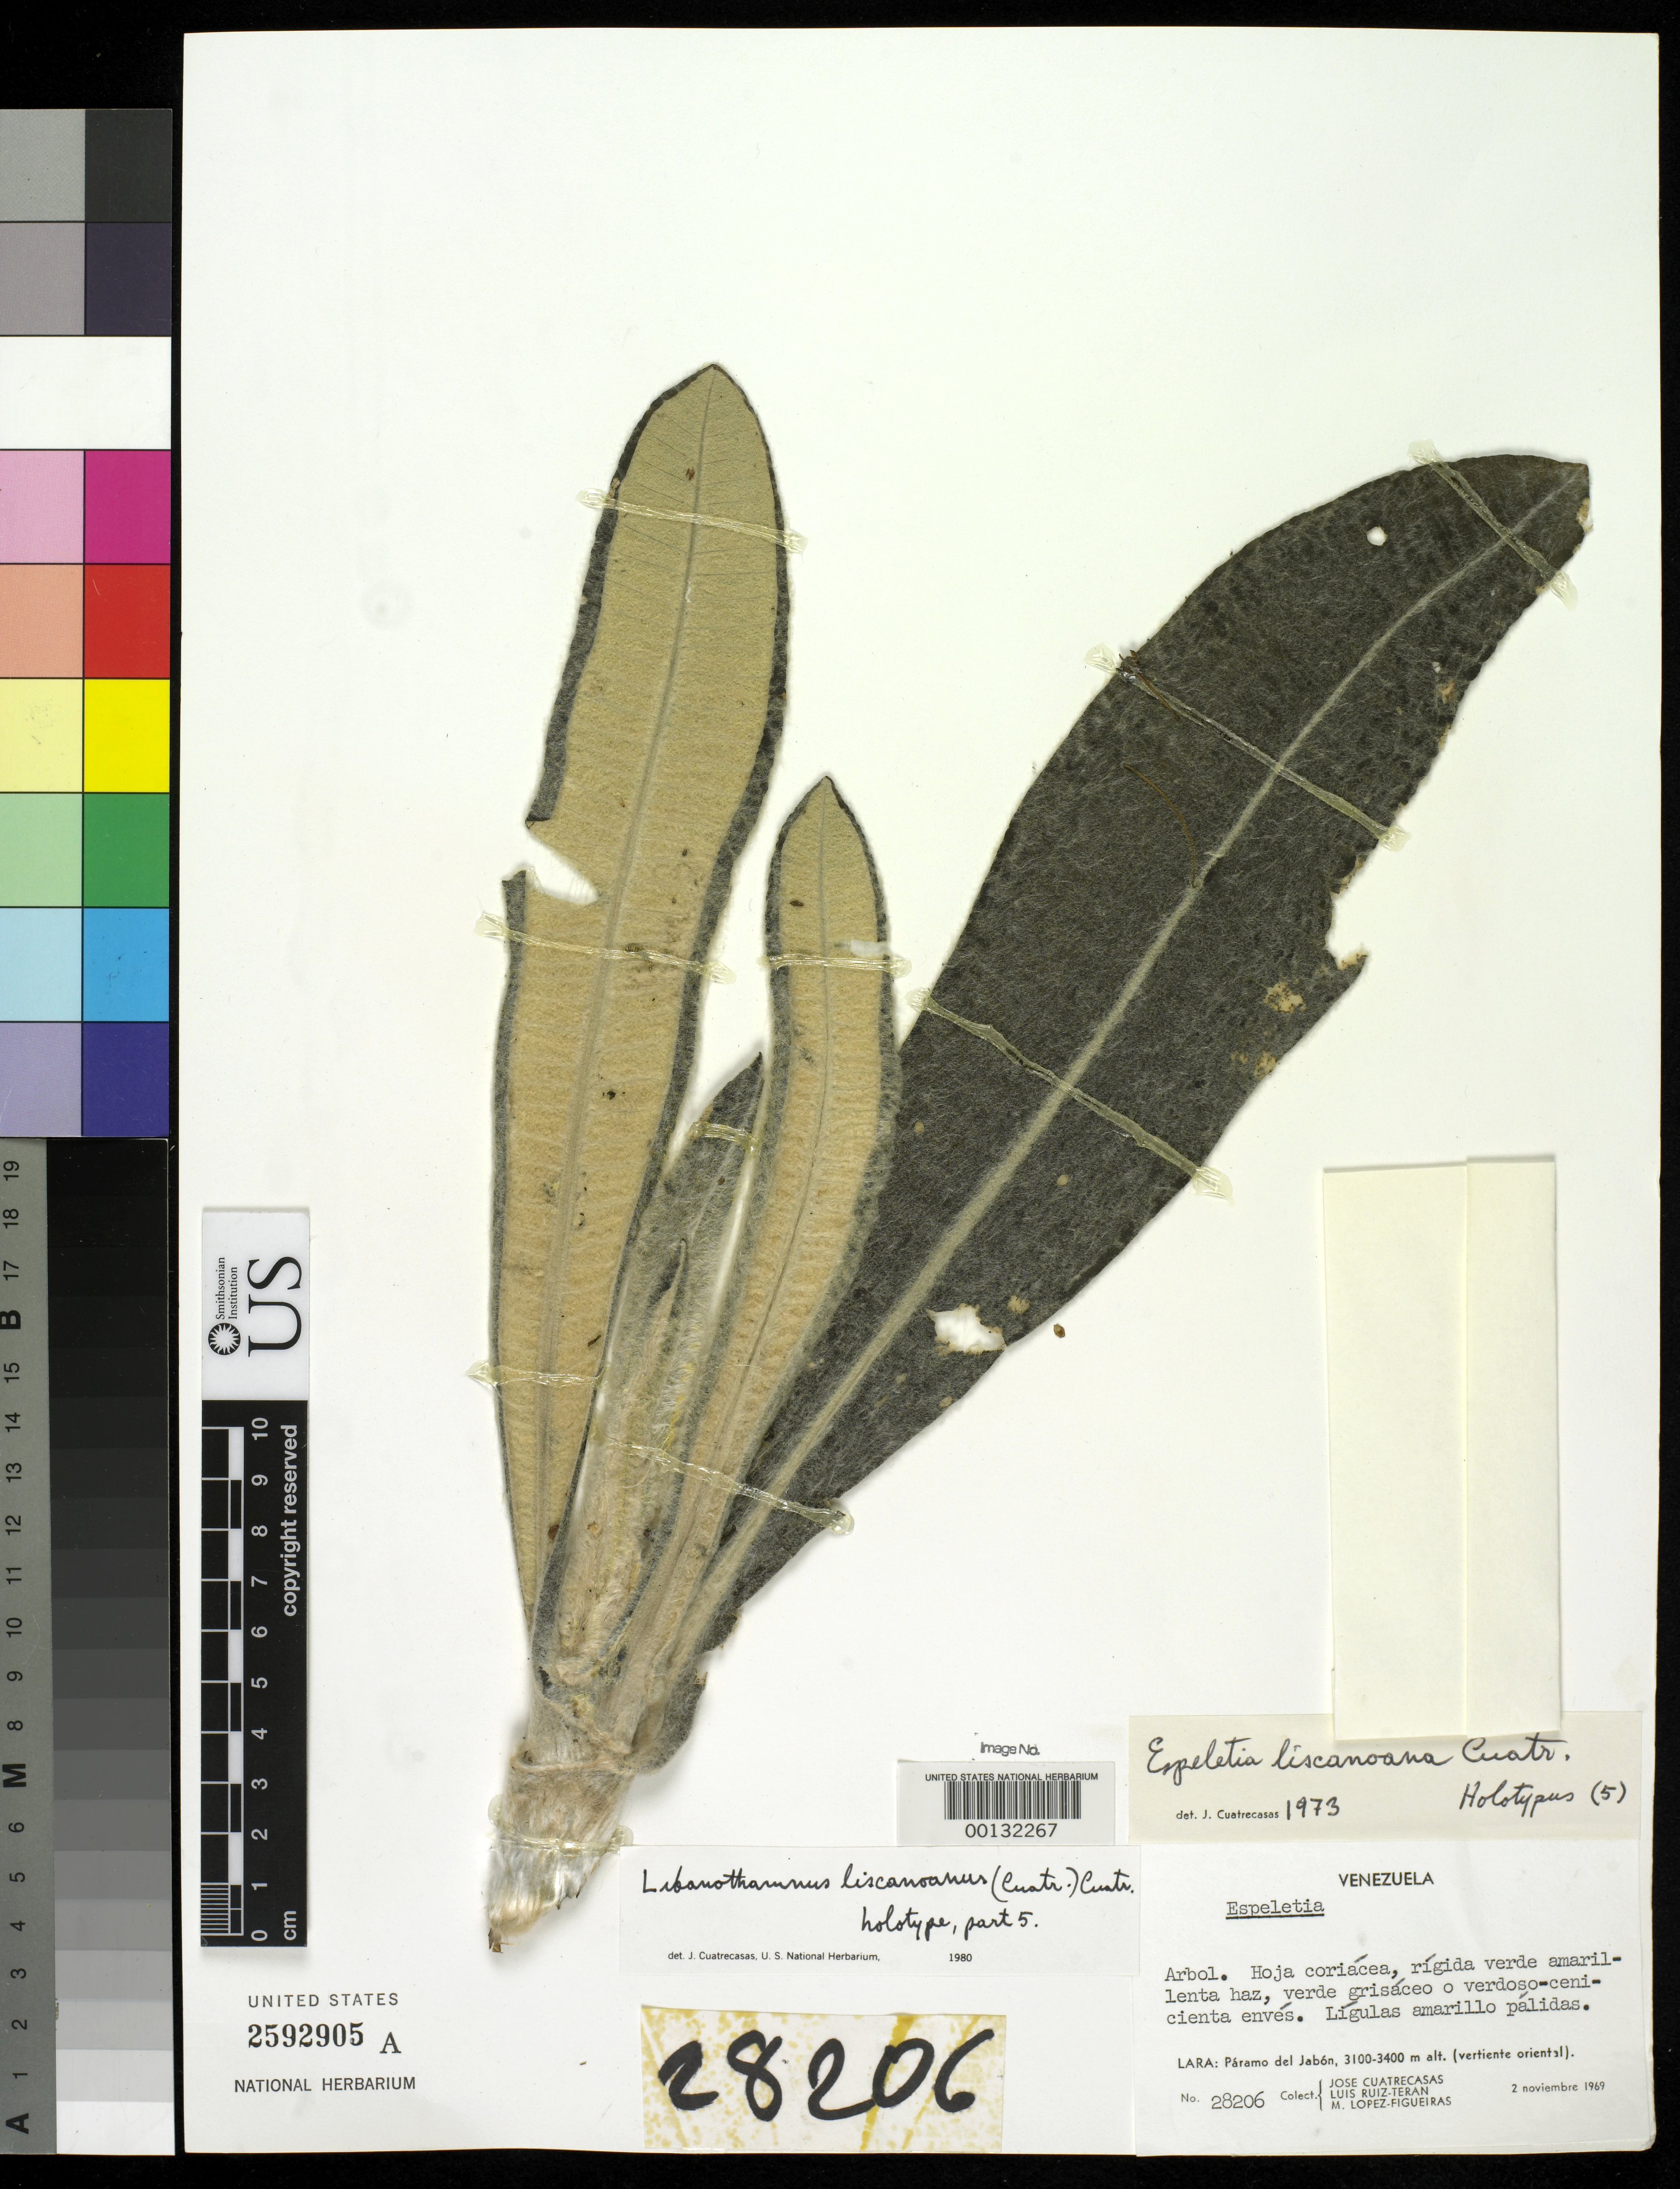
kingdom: Plantae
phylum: Tracheophyta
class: Magnoliopsida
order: Asterales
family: Asteraceae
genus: Espeletia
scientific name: Espeletia liscanoana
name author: Cuatrec.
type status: Holotype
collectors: J. Cuatrecasas, L. E. Ruíz-Terán & M. López Figueiras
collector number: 28206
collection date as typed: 02 Nov 1969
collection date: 1969-11-02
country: Venezuela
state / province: Lara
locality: Páramo del Jabon, vertiente oriental. [Páramo del Jabon, E slope].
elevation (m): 3100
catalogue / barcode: US 2592905A